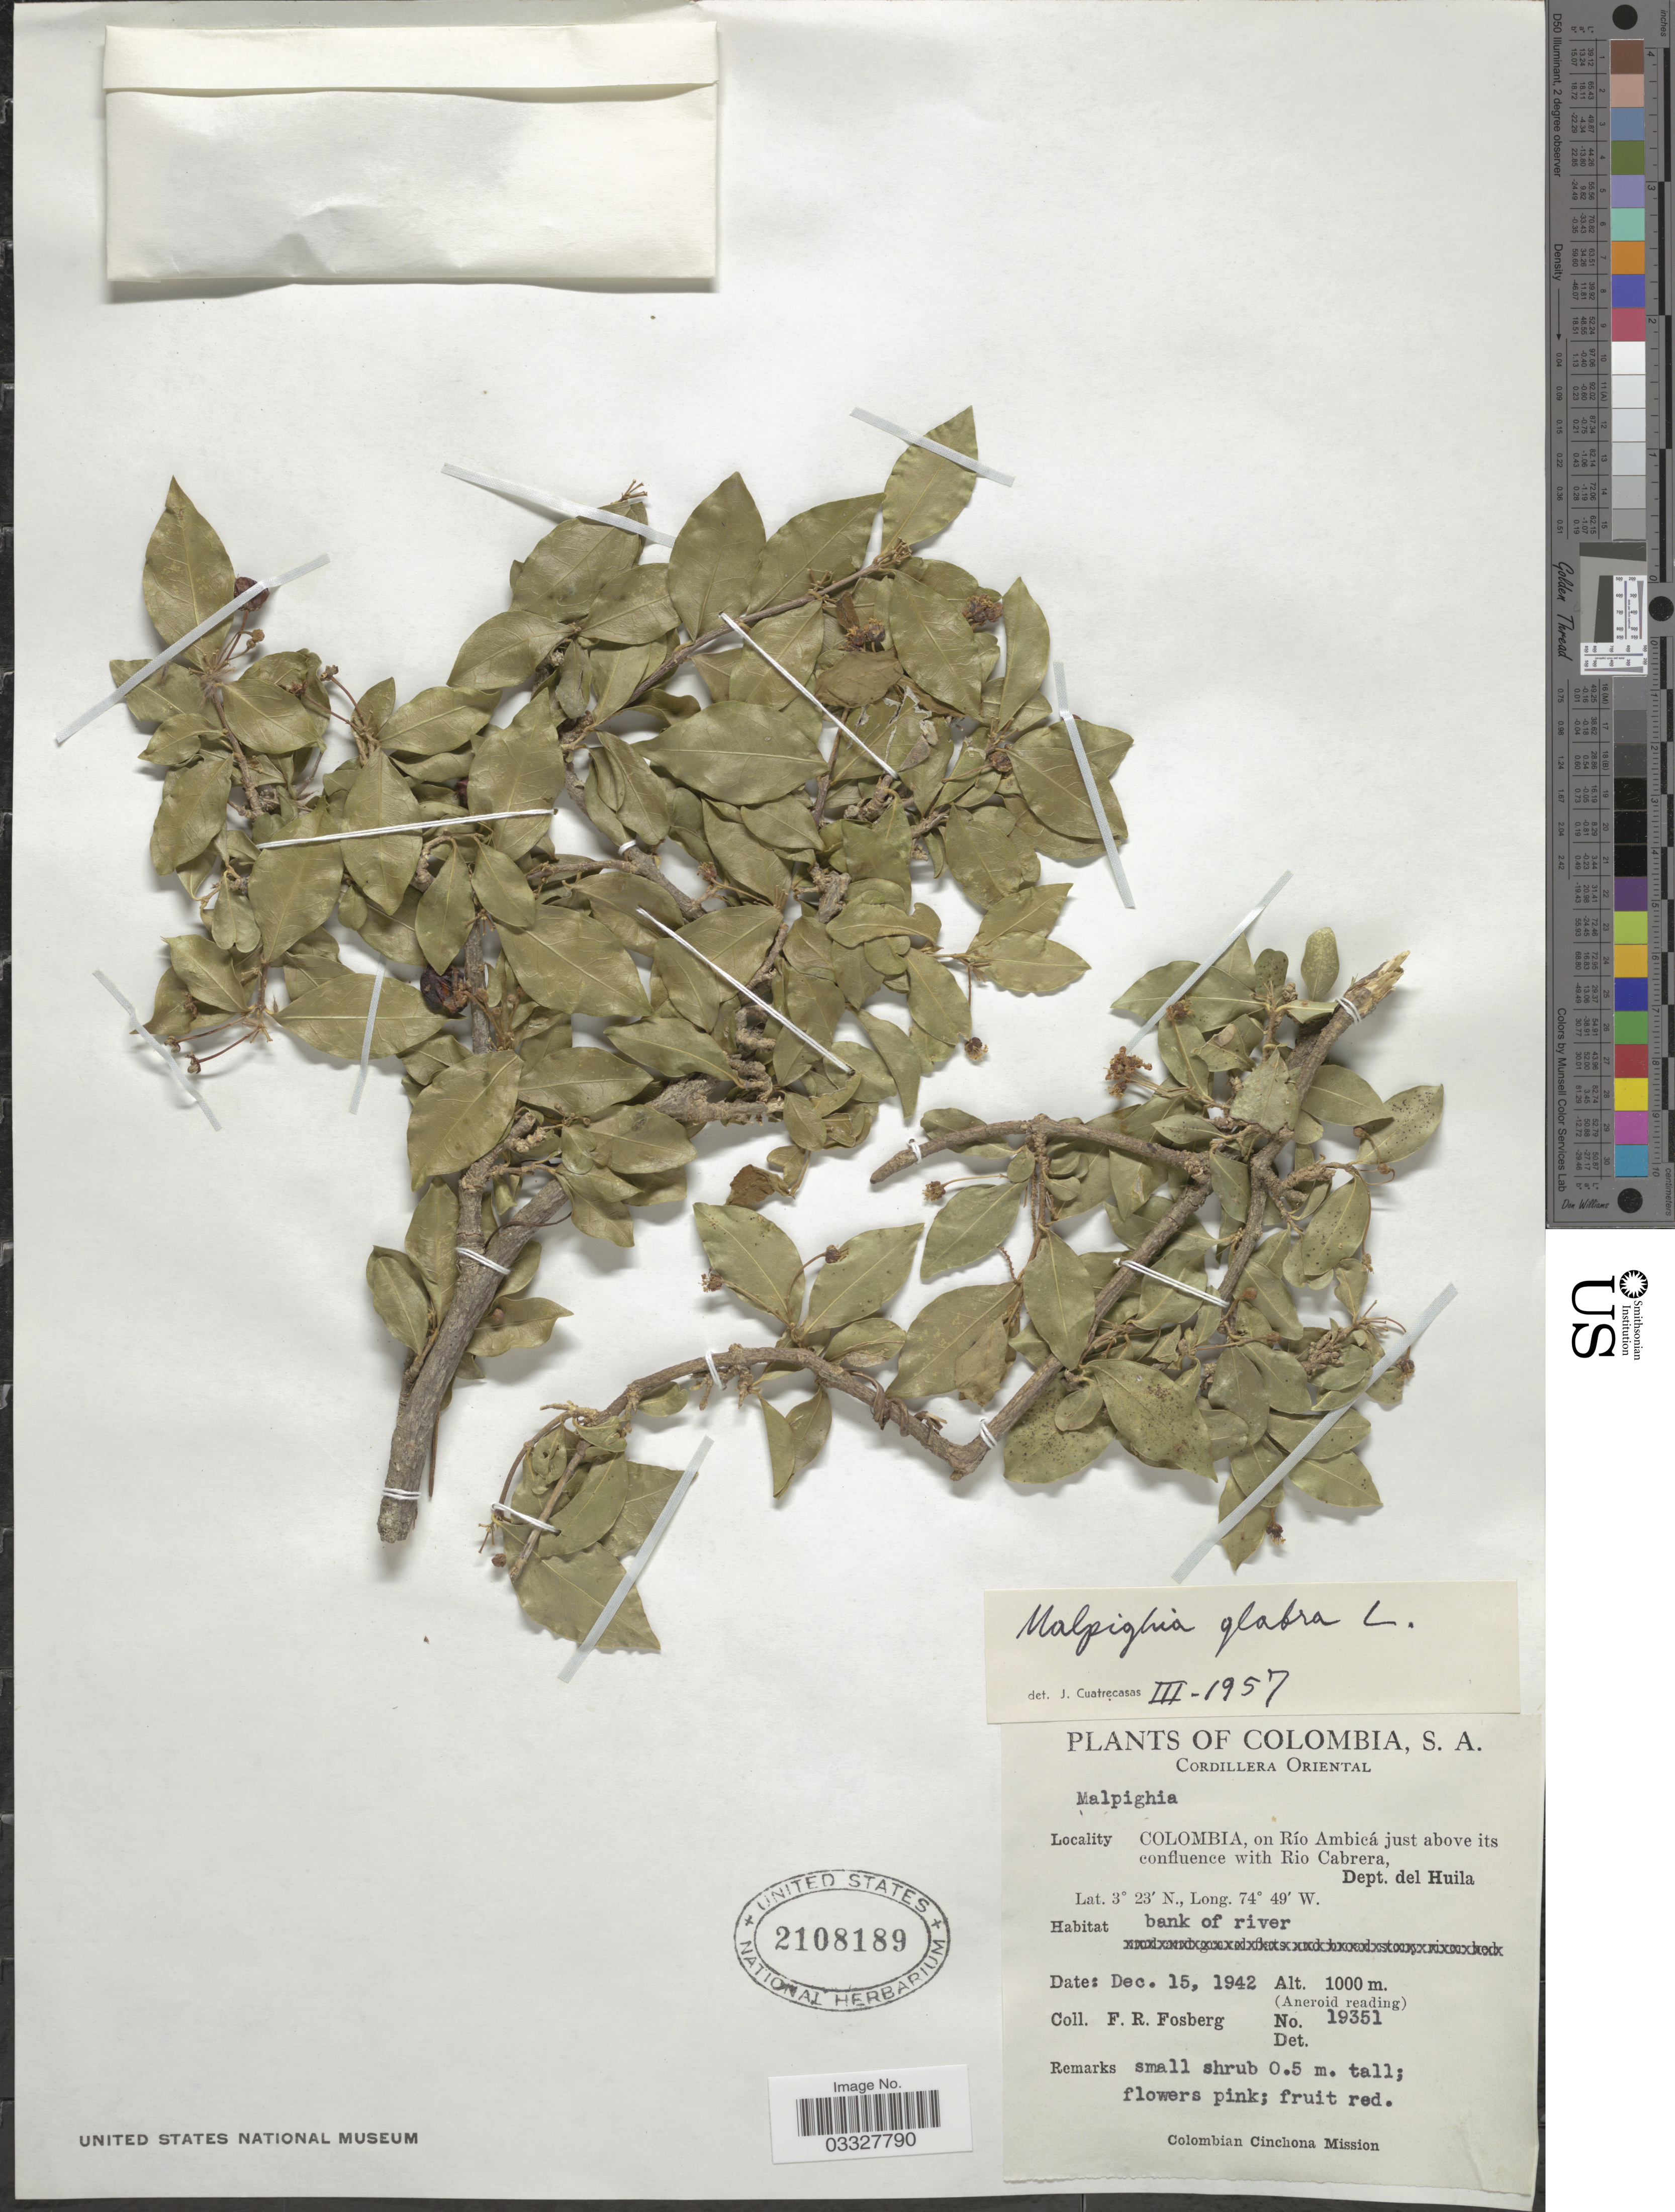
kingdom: Plantae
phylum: Tracheophyta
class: Magnoliopsida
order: Malpighiales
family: Malpighiaceae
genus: Malpighia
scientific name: Malpighia glabra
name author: L.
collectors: F. R. Fosberg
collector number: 19351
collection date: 1942-12-15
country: Colombia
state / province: Huila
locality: Cordillera Oriental. On Río Ambicá just above its confluence with Rio Cabrera, Dept. del Huila.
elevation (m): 1000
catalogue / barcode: US 2108189